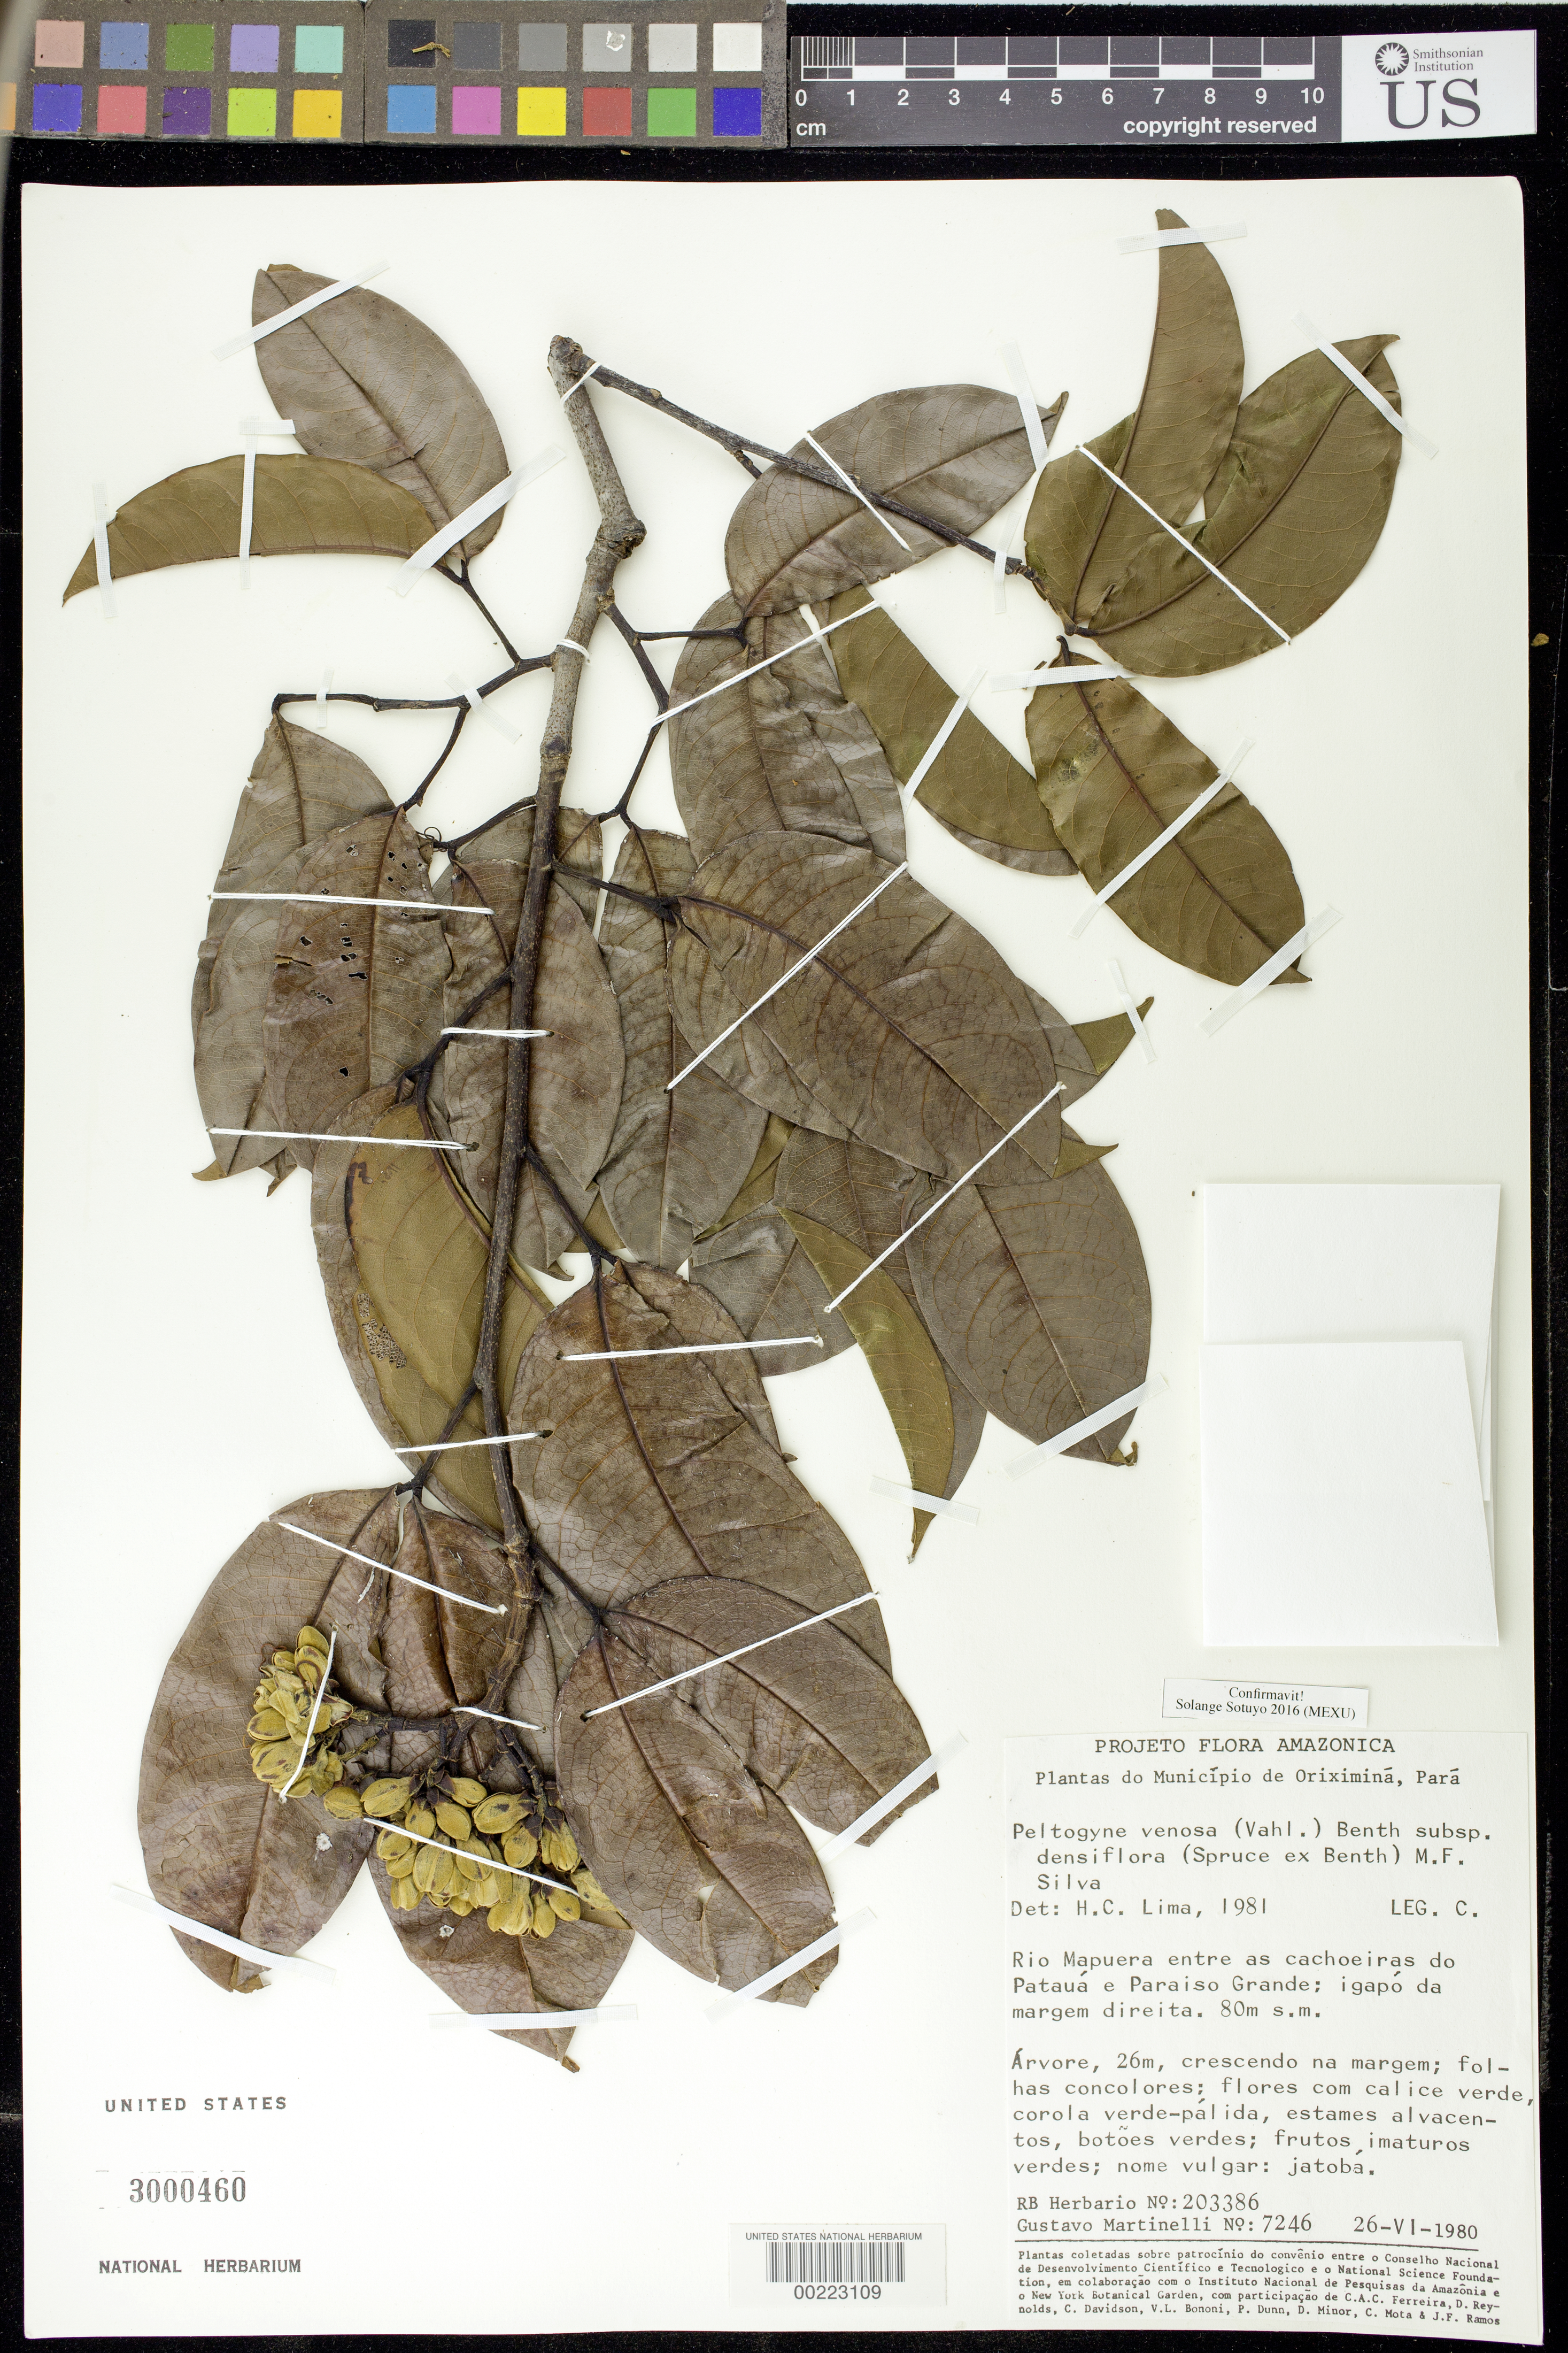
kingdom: Plantae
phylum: Tracheophyta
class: Magnoliopsida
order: Fabales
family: Fabaceae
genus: Peltogyne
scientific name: Peltogyne venosa subsp. densiflora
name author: (Spruce ex Benth.) M.F. Silva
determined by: Sotuyo, Solange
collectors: G. Martinelli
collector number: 7246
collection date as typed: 26 Apr 1980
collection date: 1980-04-26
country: Brazil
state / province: Pará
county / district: Oriximiná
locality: Rio mapuera between the cataracts of pataua and paraiso grande from the right edge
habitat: Igapo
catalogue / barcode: US 3000460